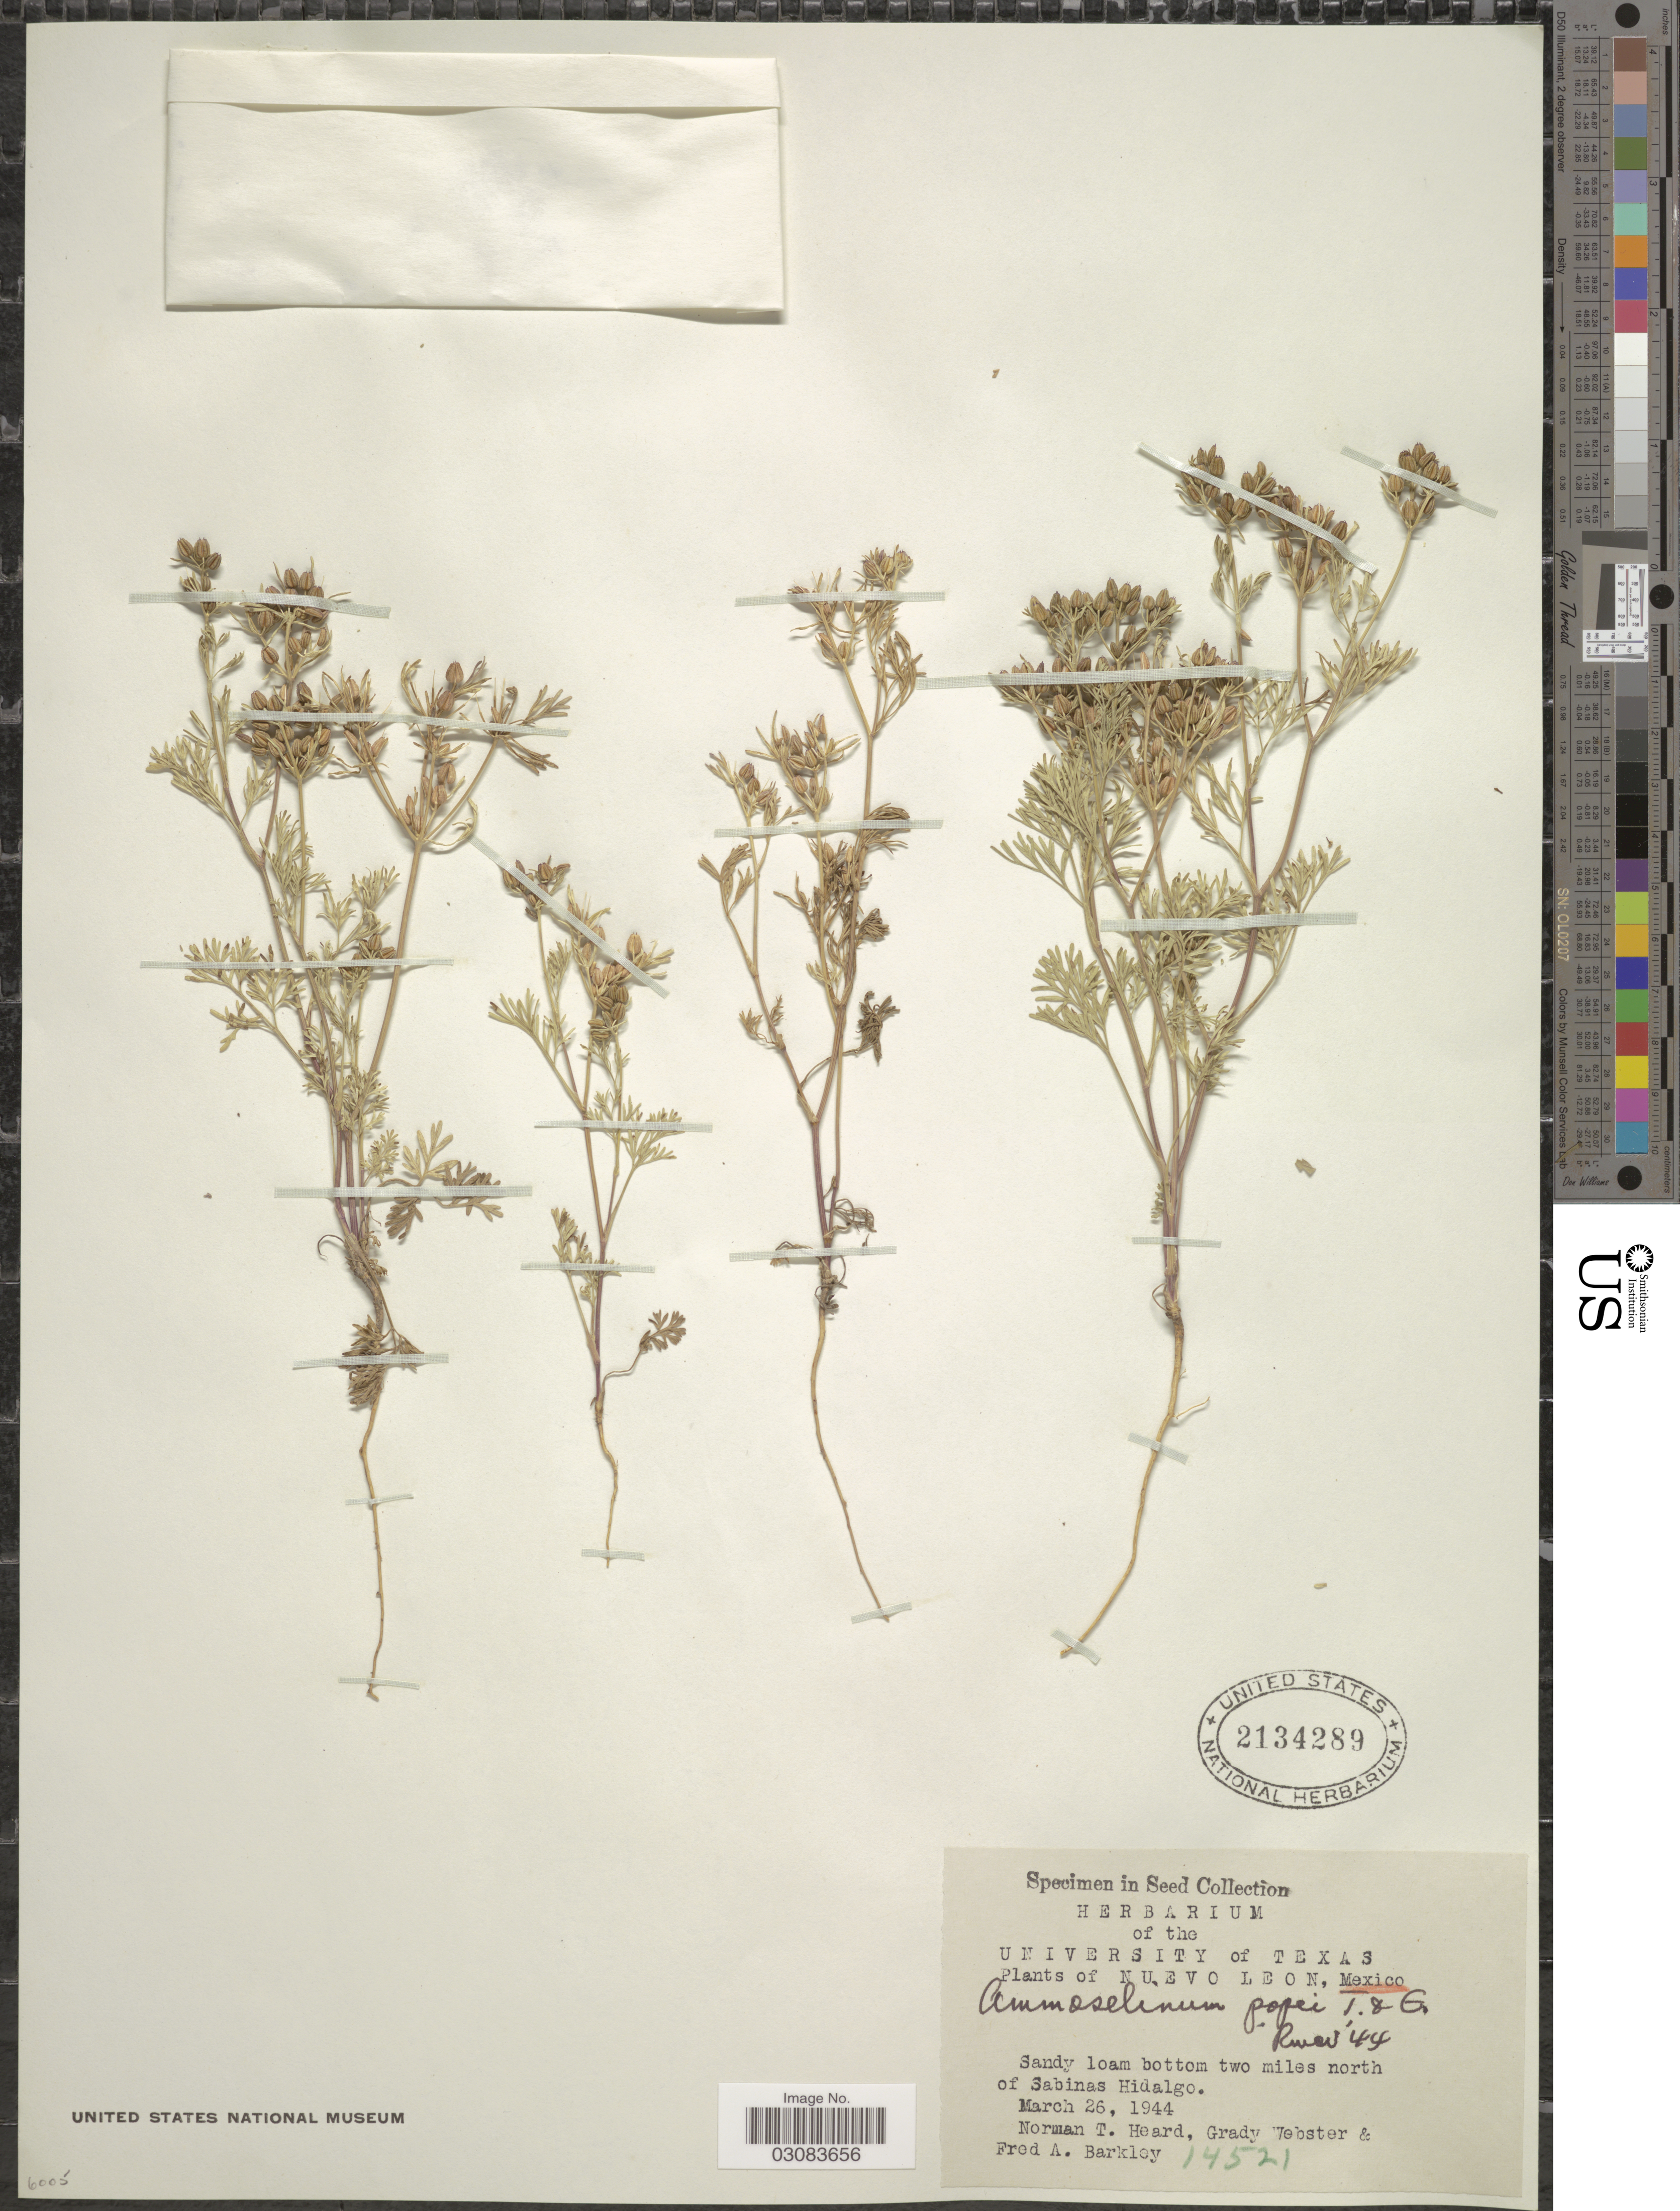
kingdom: Plantae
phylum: Tracheophyta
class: Magnoliopsida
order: Apiales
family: Apiaceae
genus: Ammoselinum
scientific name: Ammoselinum popei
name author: Torr. & A. Gray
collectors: N. Heard, G. L. Webster & F. A. Barkley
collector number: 14521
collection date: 1944-03-26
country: Mexico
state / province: Nuevo León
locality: Sandy loam bottom two miles north of Sabinas Hidalgo.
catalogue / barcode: US 2134289